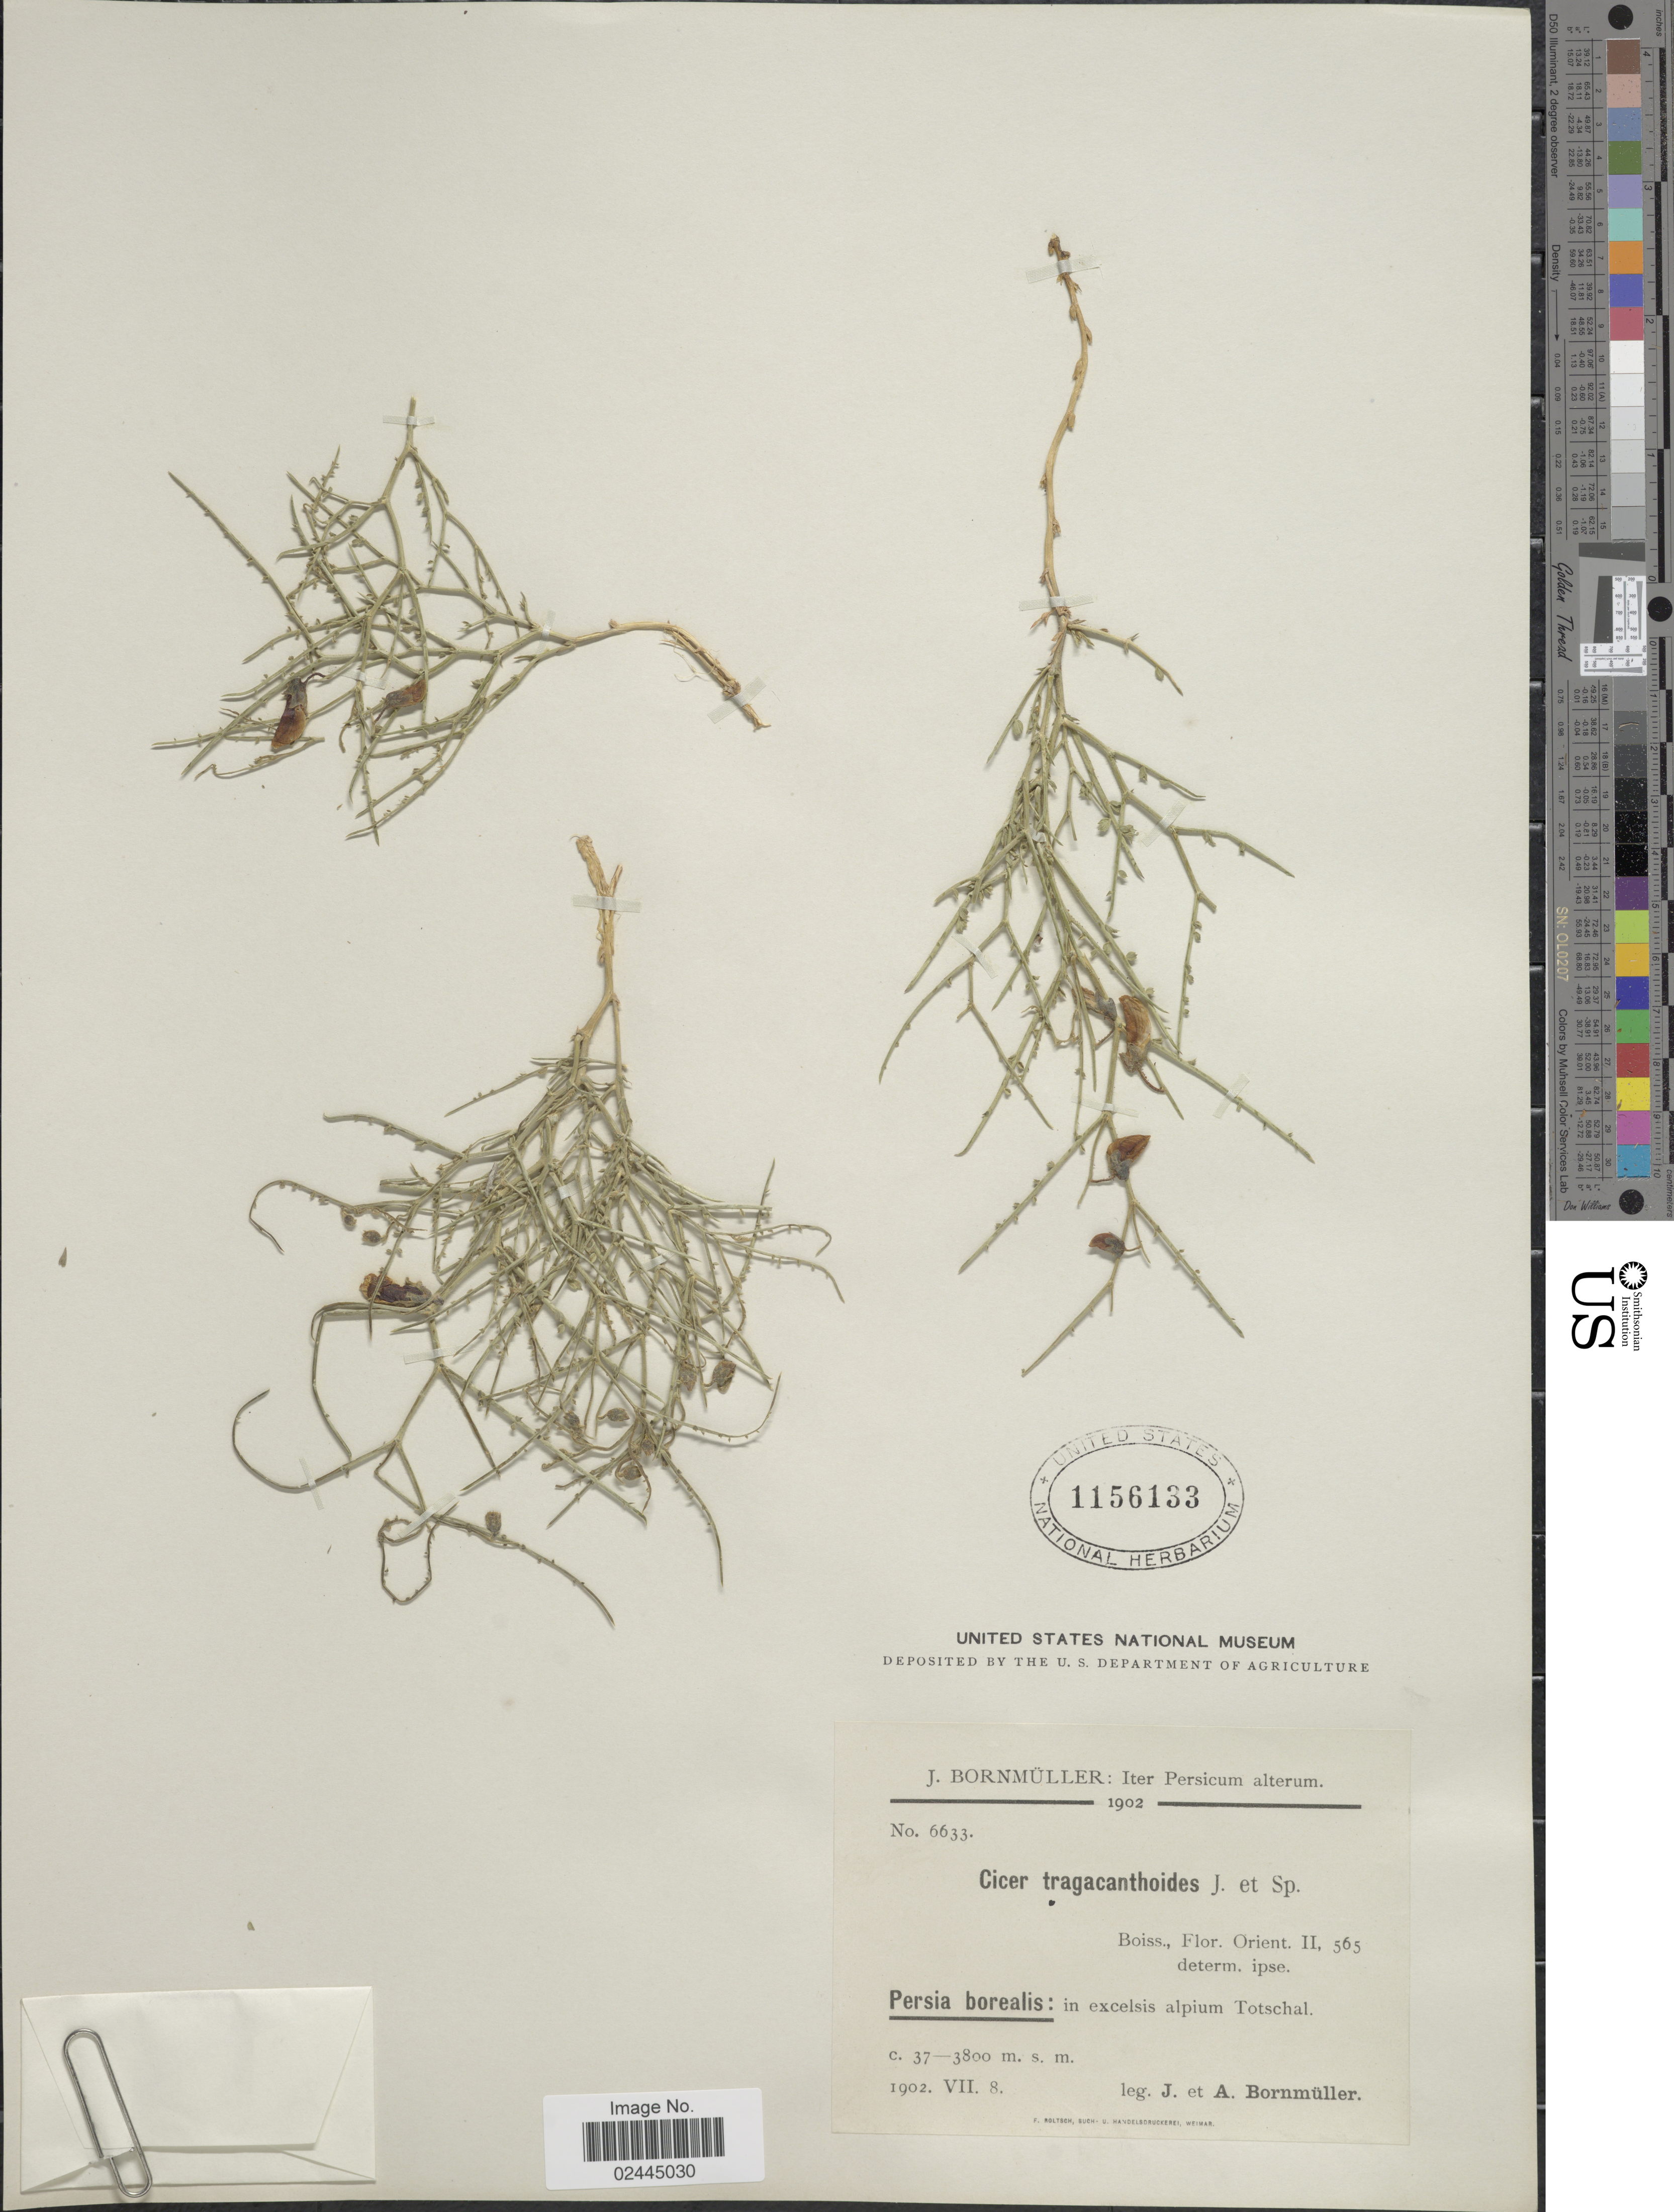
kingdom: Plantae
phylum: Tracheophyta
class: Magnoliopsida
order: Fabales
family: Fabaceae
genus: Cicer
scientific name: Cicer tragacanthoides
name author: Jaub. & Spach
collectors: J. Bornmüller & A. Bornmüller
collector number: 6633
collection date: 1902-07-08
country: Iran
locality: Persia borealis: in excelsis alpium Totschal. Persicum alterum.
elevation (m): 3700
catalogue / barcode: US 1156133